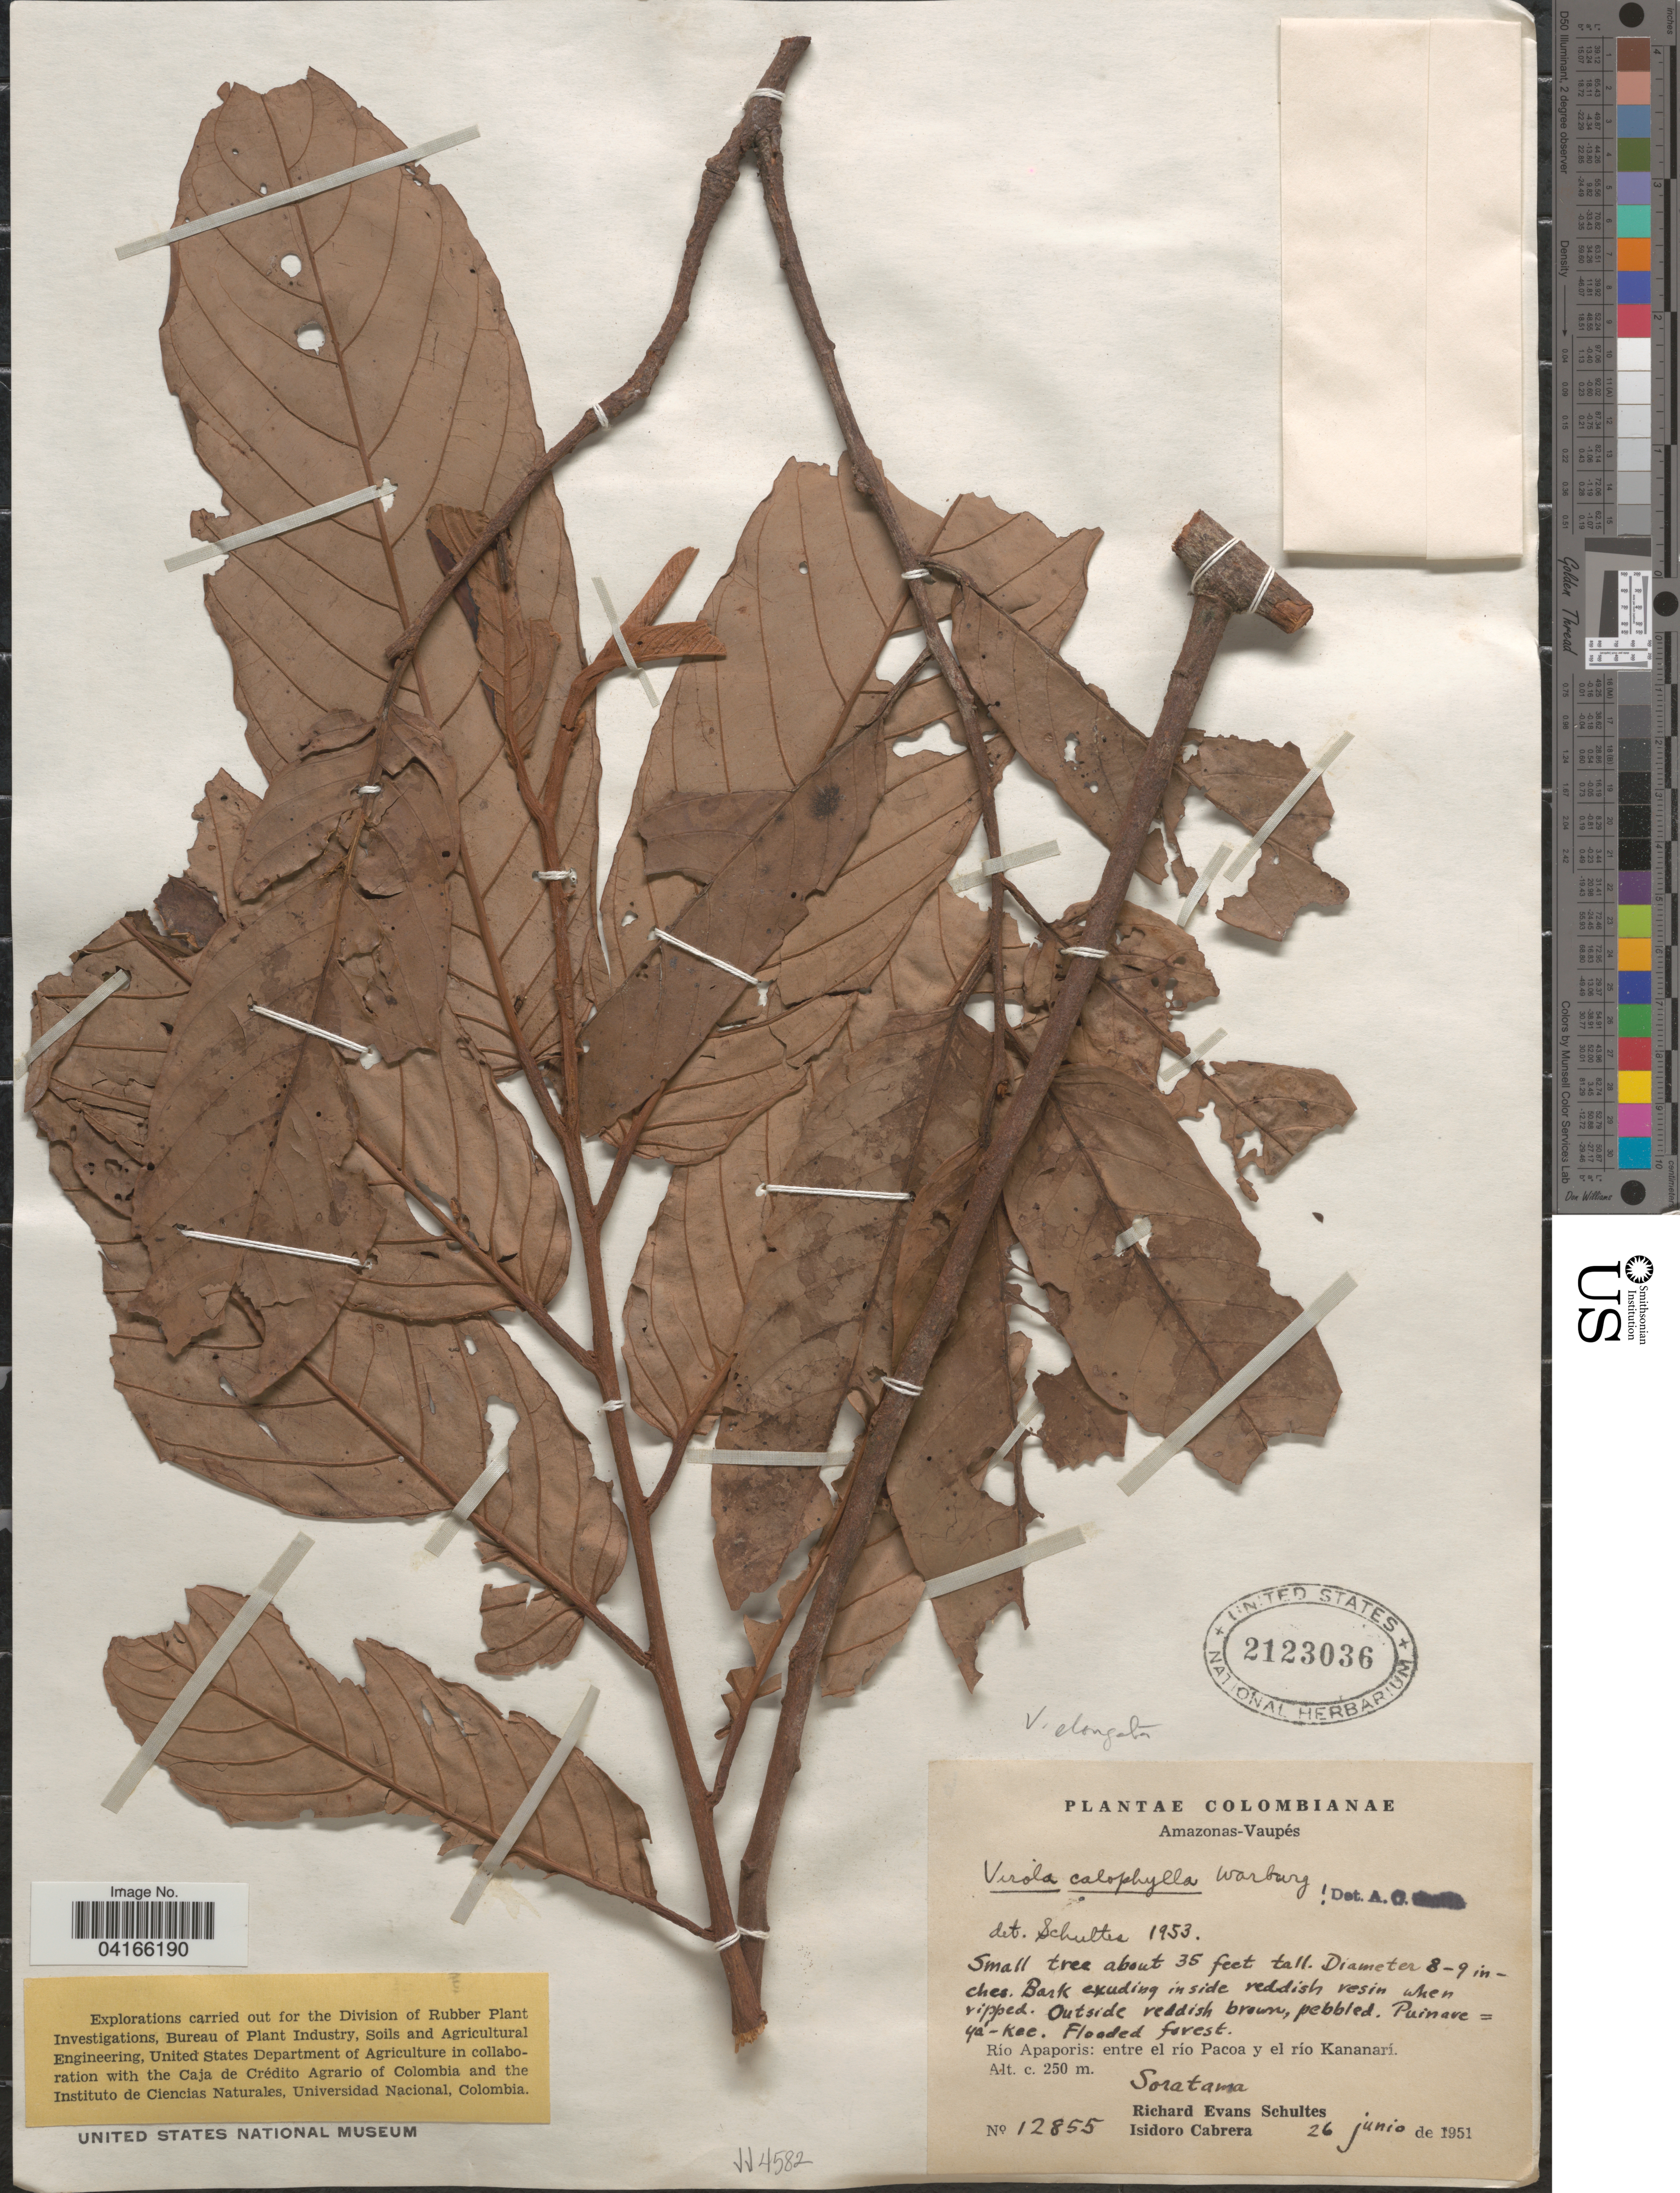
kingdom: Plantae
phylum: Tracheophyta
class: Magnoliopsida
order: Magnoliales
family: Myristicaceae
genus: Virola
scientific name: Virola calophylla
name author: (Spruce) Warb.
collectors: R. E. Schultes & I. Cabrera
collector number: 12855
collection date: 1951-06-26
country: Colombia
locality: Amazonas-Vaupés. Río Apaporis: entre el río Pacoa y el río Kananarí. Soratama.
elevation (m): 250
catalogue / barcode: US 2123036